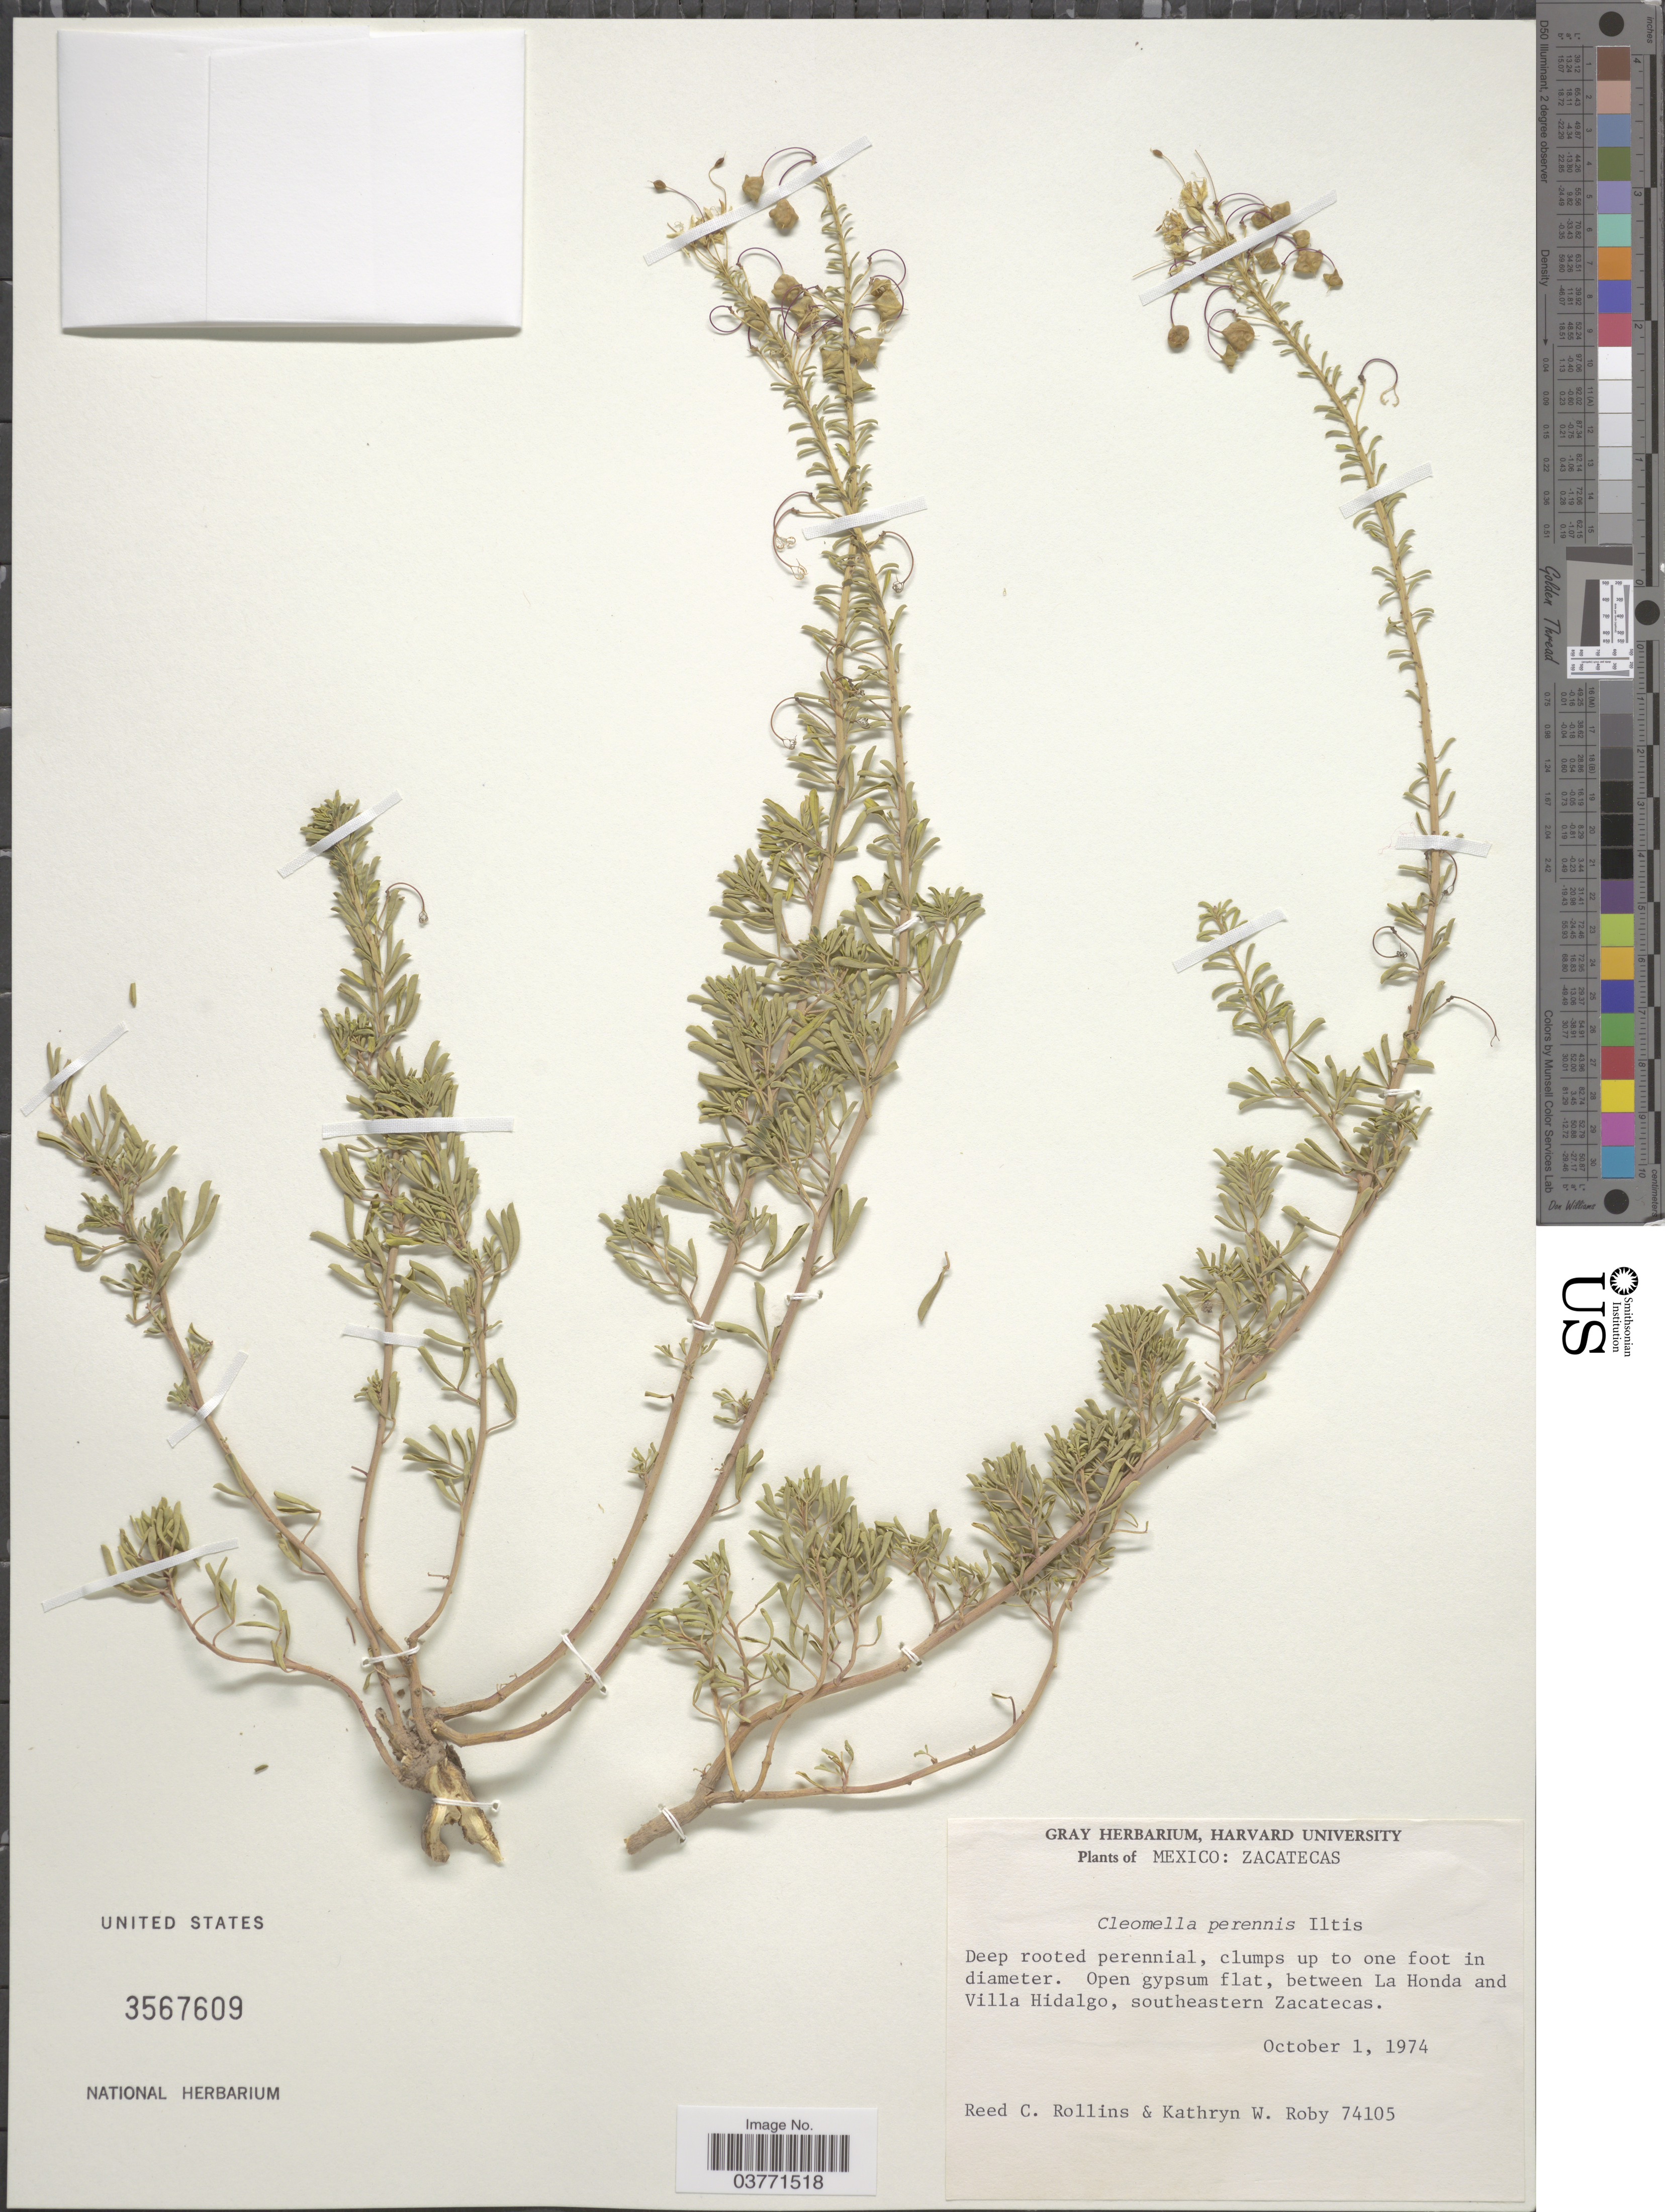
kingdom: Plantae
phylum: Tracheophyta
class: Magnoliopsida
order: Brassicales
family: Cleomaceae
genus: Cleomella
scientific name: Cleomella perennis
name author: Iltis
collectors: R. C. Rollins & K. W. Roby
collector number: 74105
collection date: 1974-10-01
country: Mexico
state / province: Zacatecas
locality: Open gypsum flat, between La Honda and Villa Hidalgo, southeastern Zacatecas,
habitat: open gypsum flat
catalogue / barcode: US 3567609